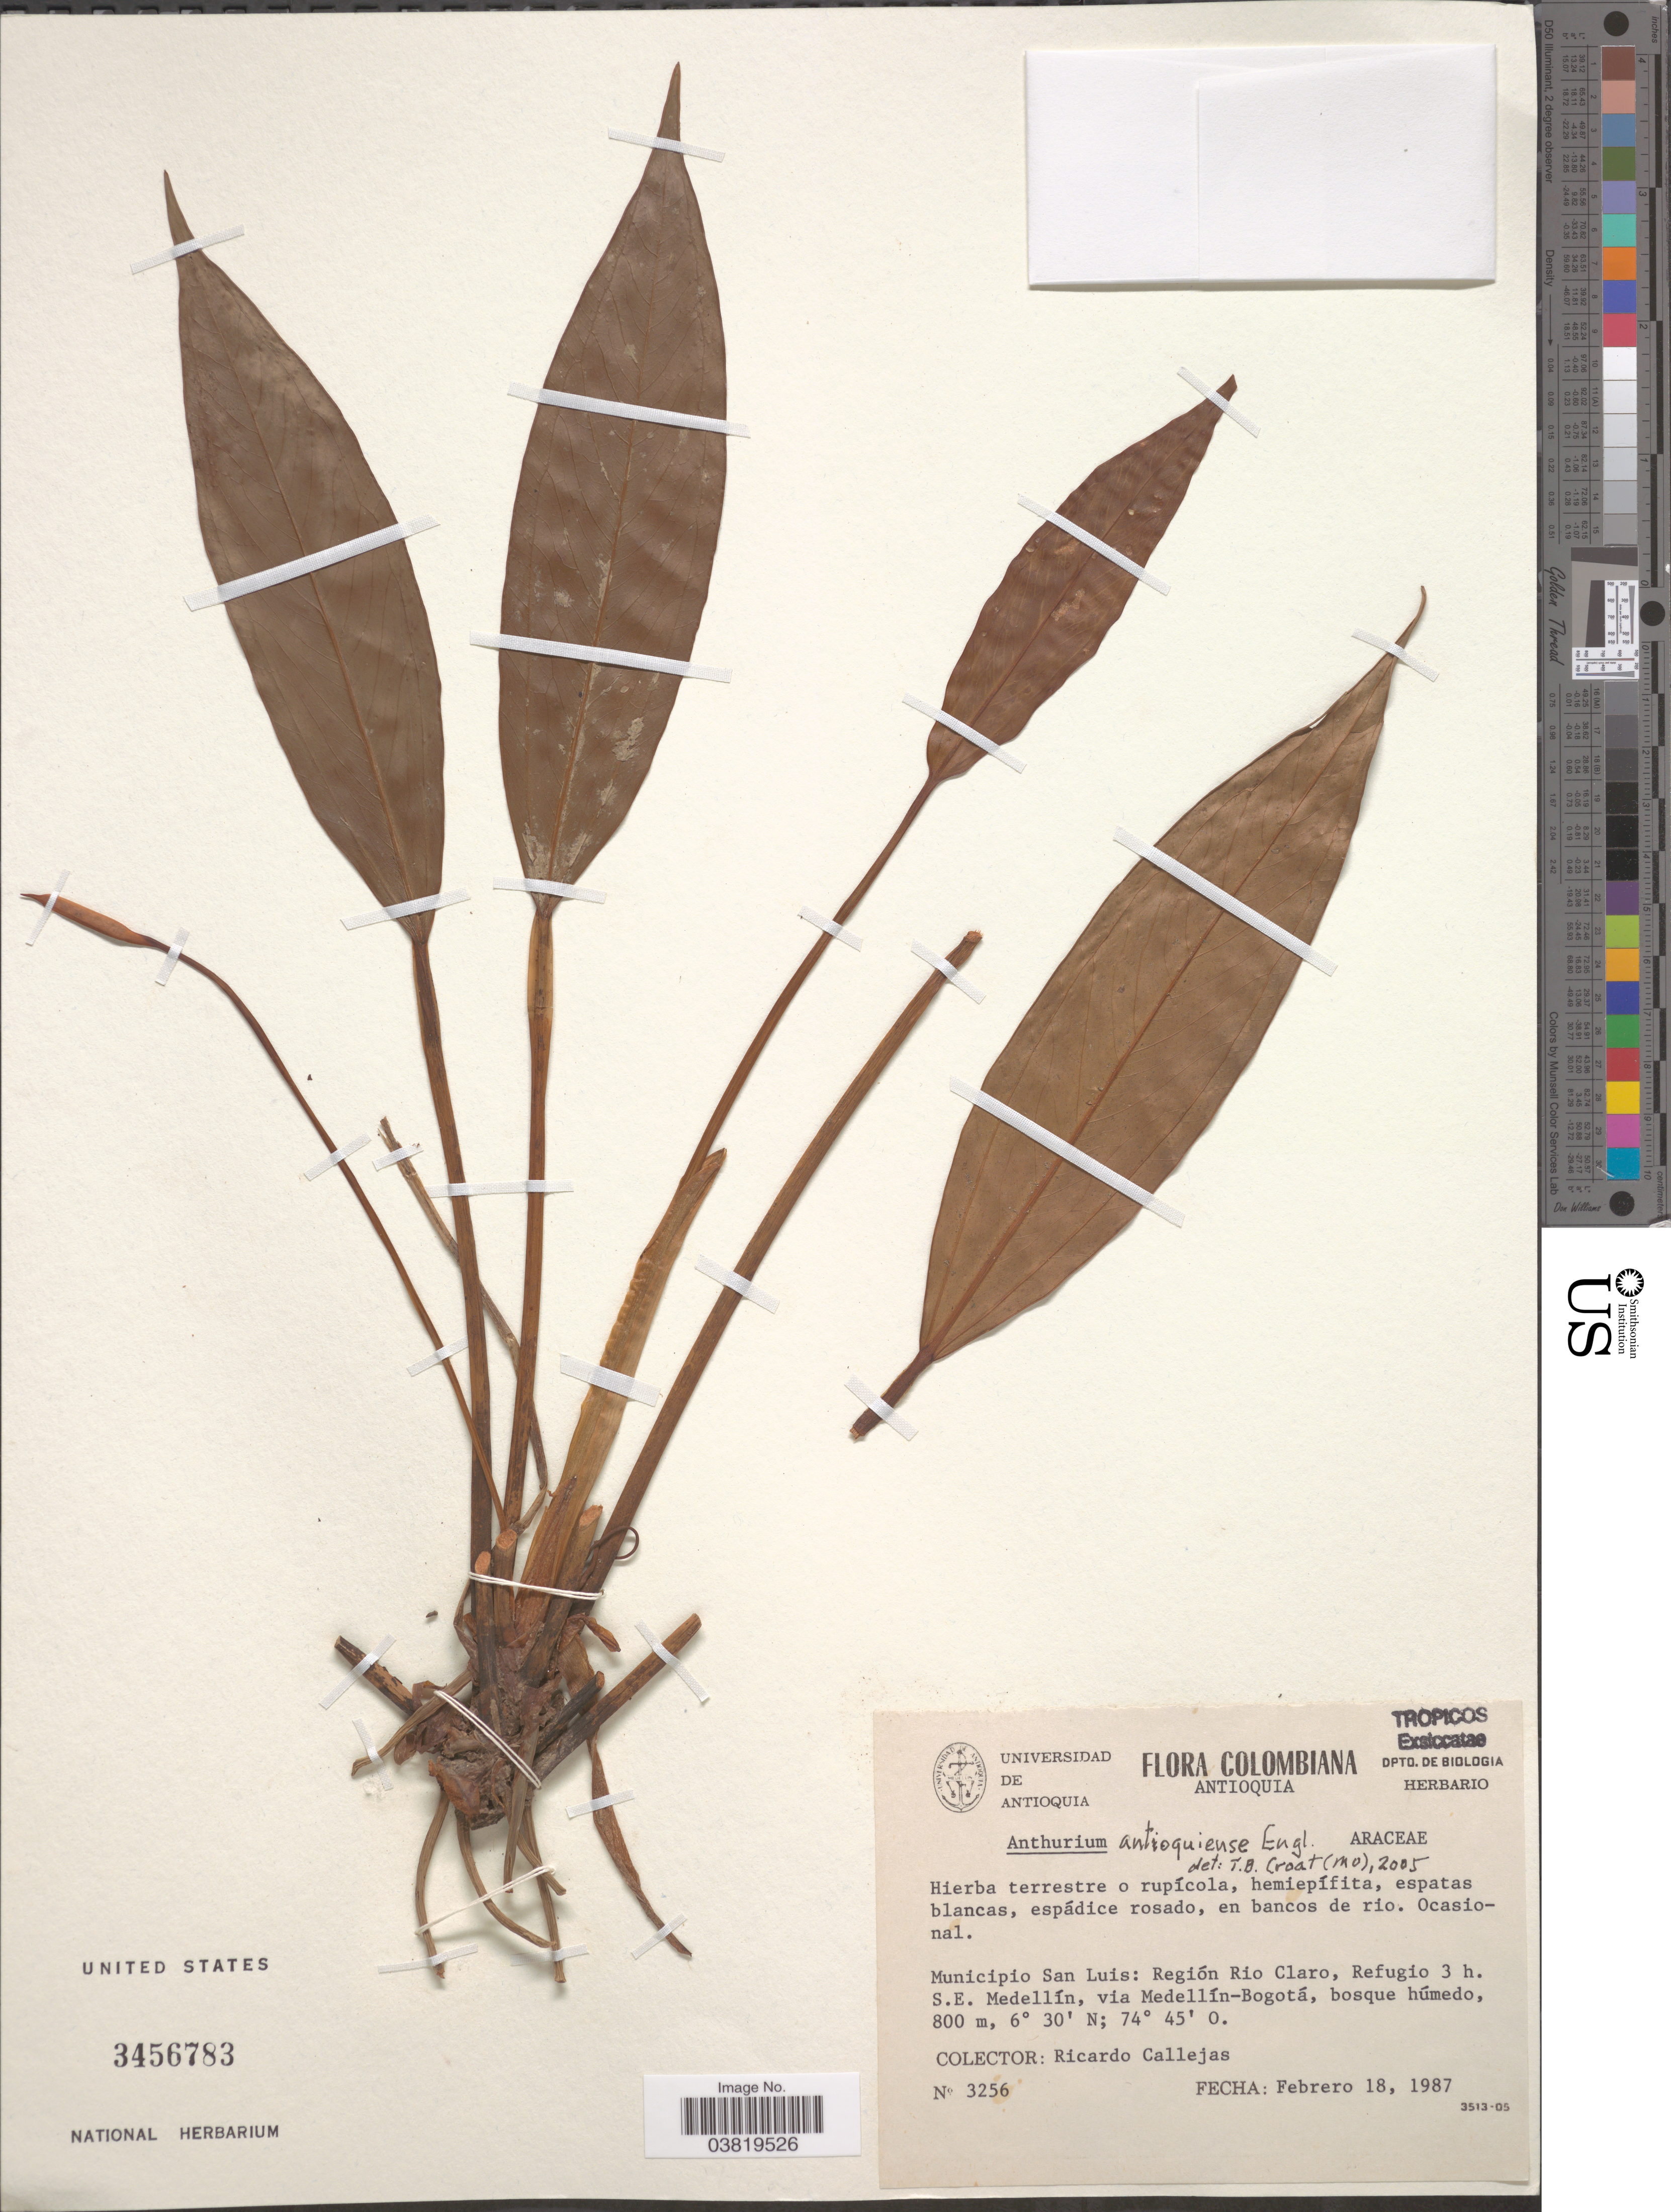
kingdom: Plantae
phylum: Tracheophyta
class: Liliopsida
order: Alismatales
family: Araceae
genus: Anthurium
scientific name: Anthurium antioquiense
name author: Engl.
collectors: R. Callejas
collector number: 3256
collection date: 1987-02-18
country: Colombia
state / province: Antioquia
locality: Municipio San Luis: Región Rio Claro, Refugio 3 h. S.E. Medellín, via Medellín-Bogotá.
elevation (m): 800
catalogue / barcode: US 3456783